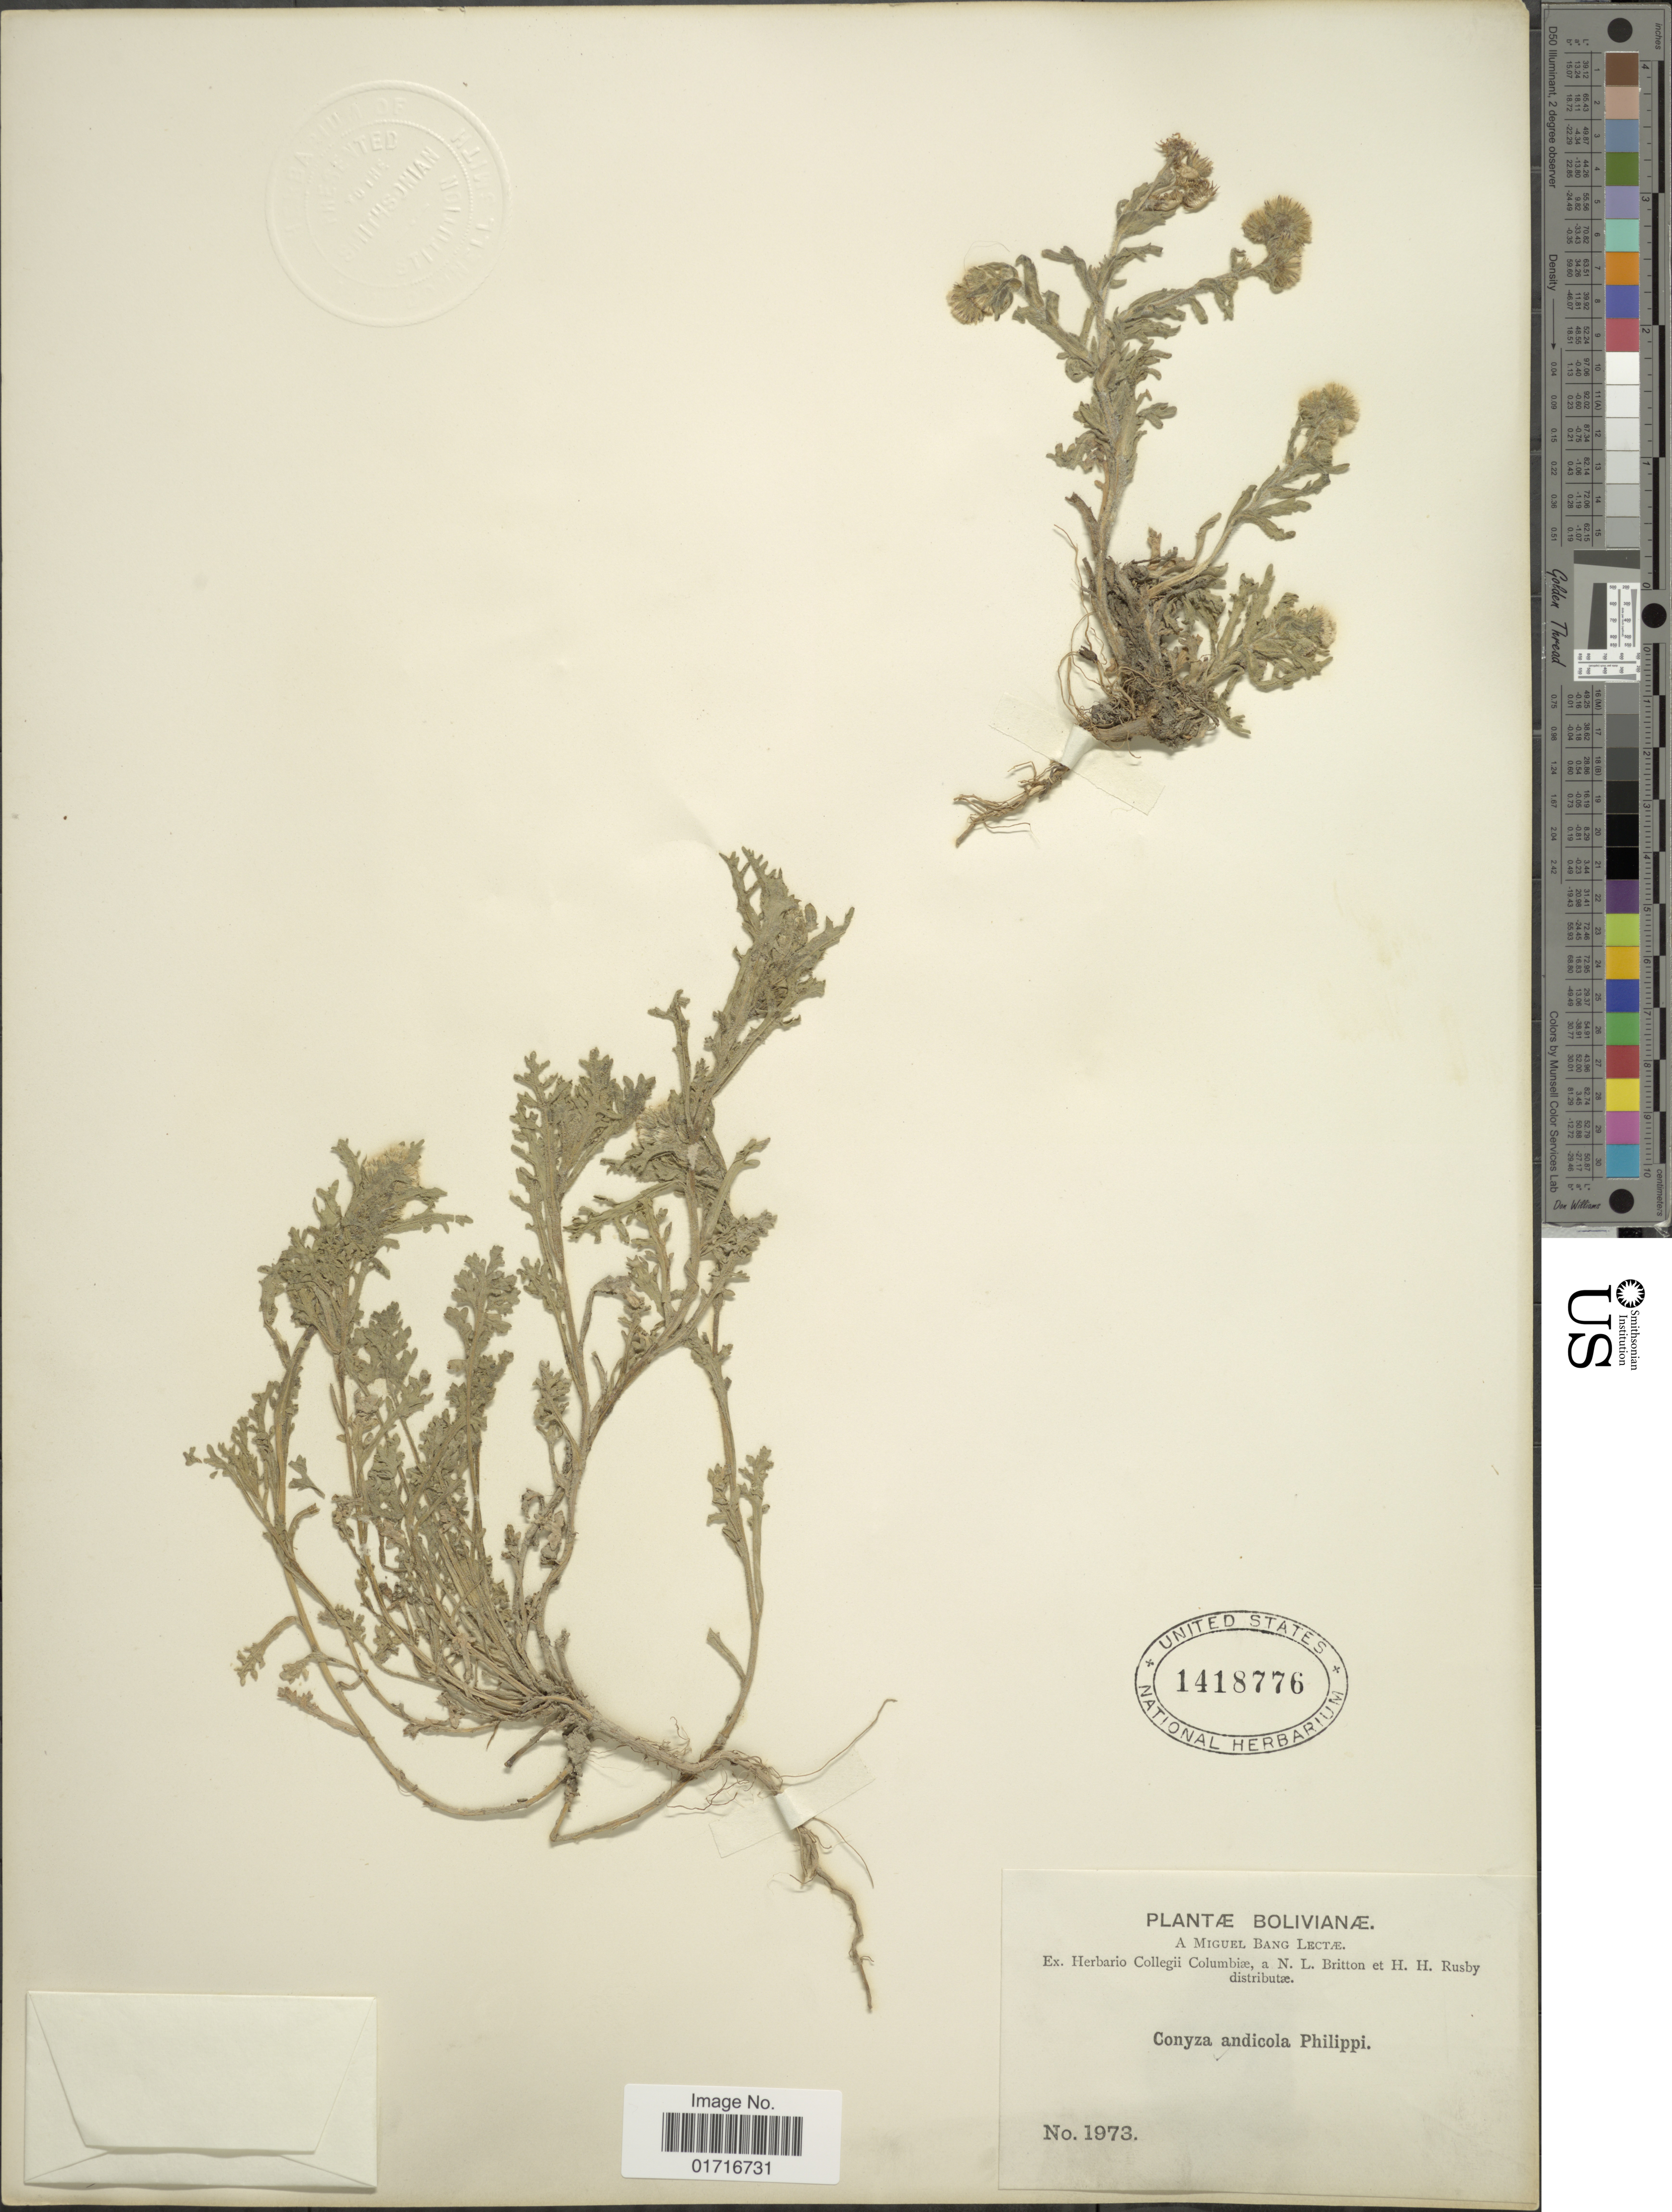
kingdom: Plantae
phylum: Tracheophyta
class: Magnoliopsida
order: Asterales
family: Asteraceae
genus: Conyza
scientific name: Conyza andicola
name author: Phil.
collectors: M. Bang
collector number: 1973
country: Bolivia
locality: Bolivinae.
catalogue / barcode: US 1418776